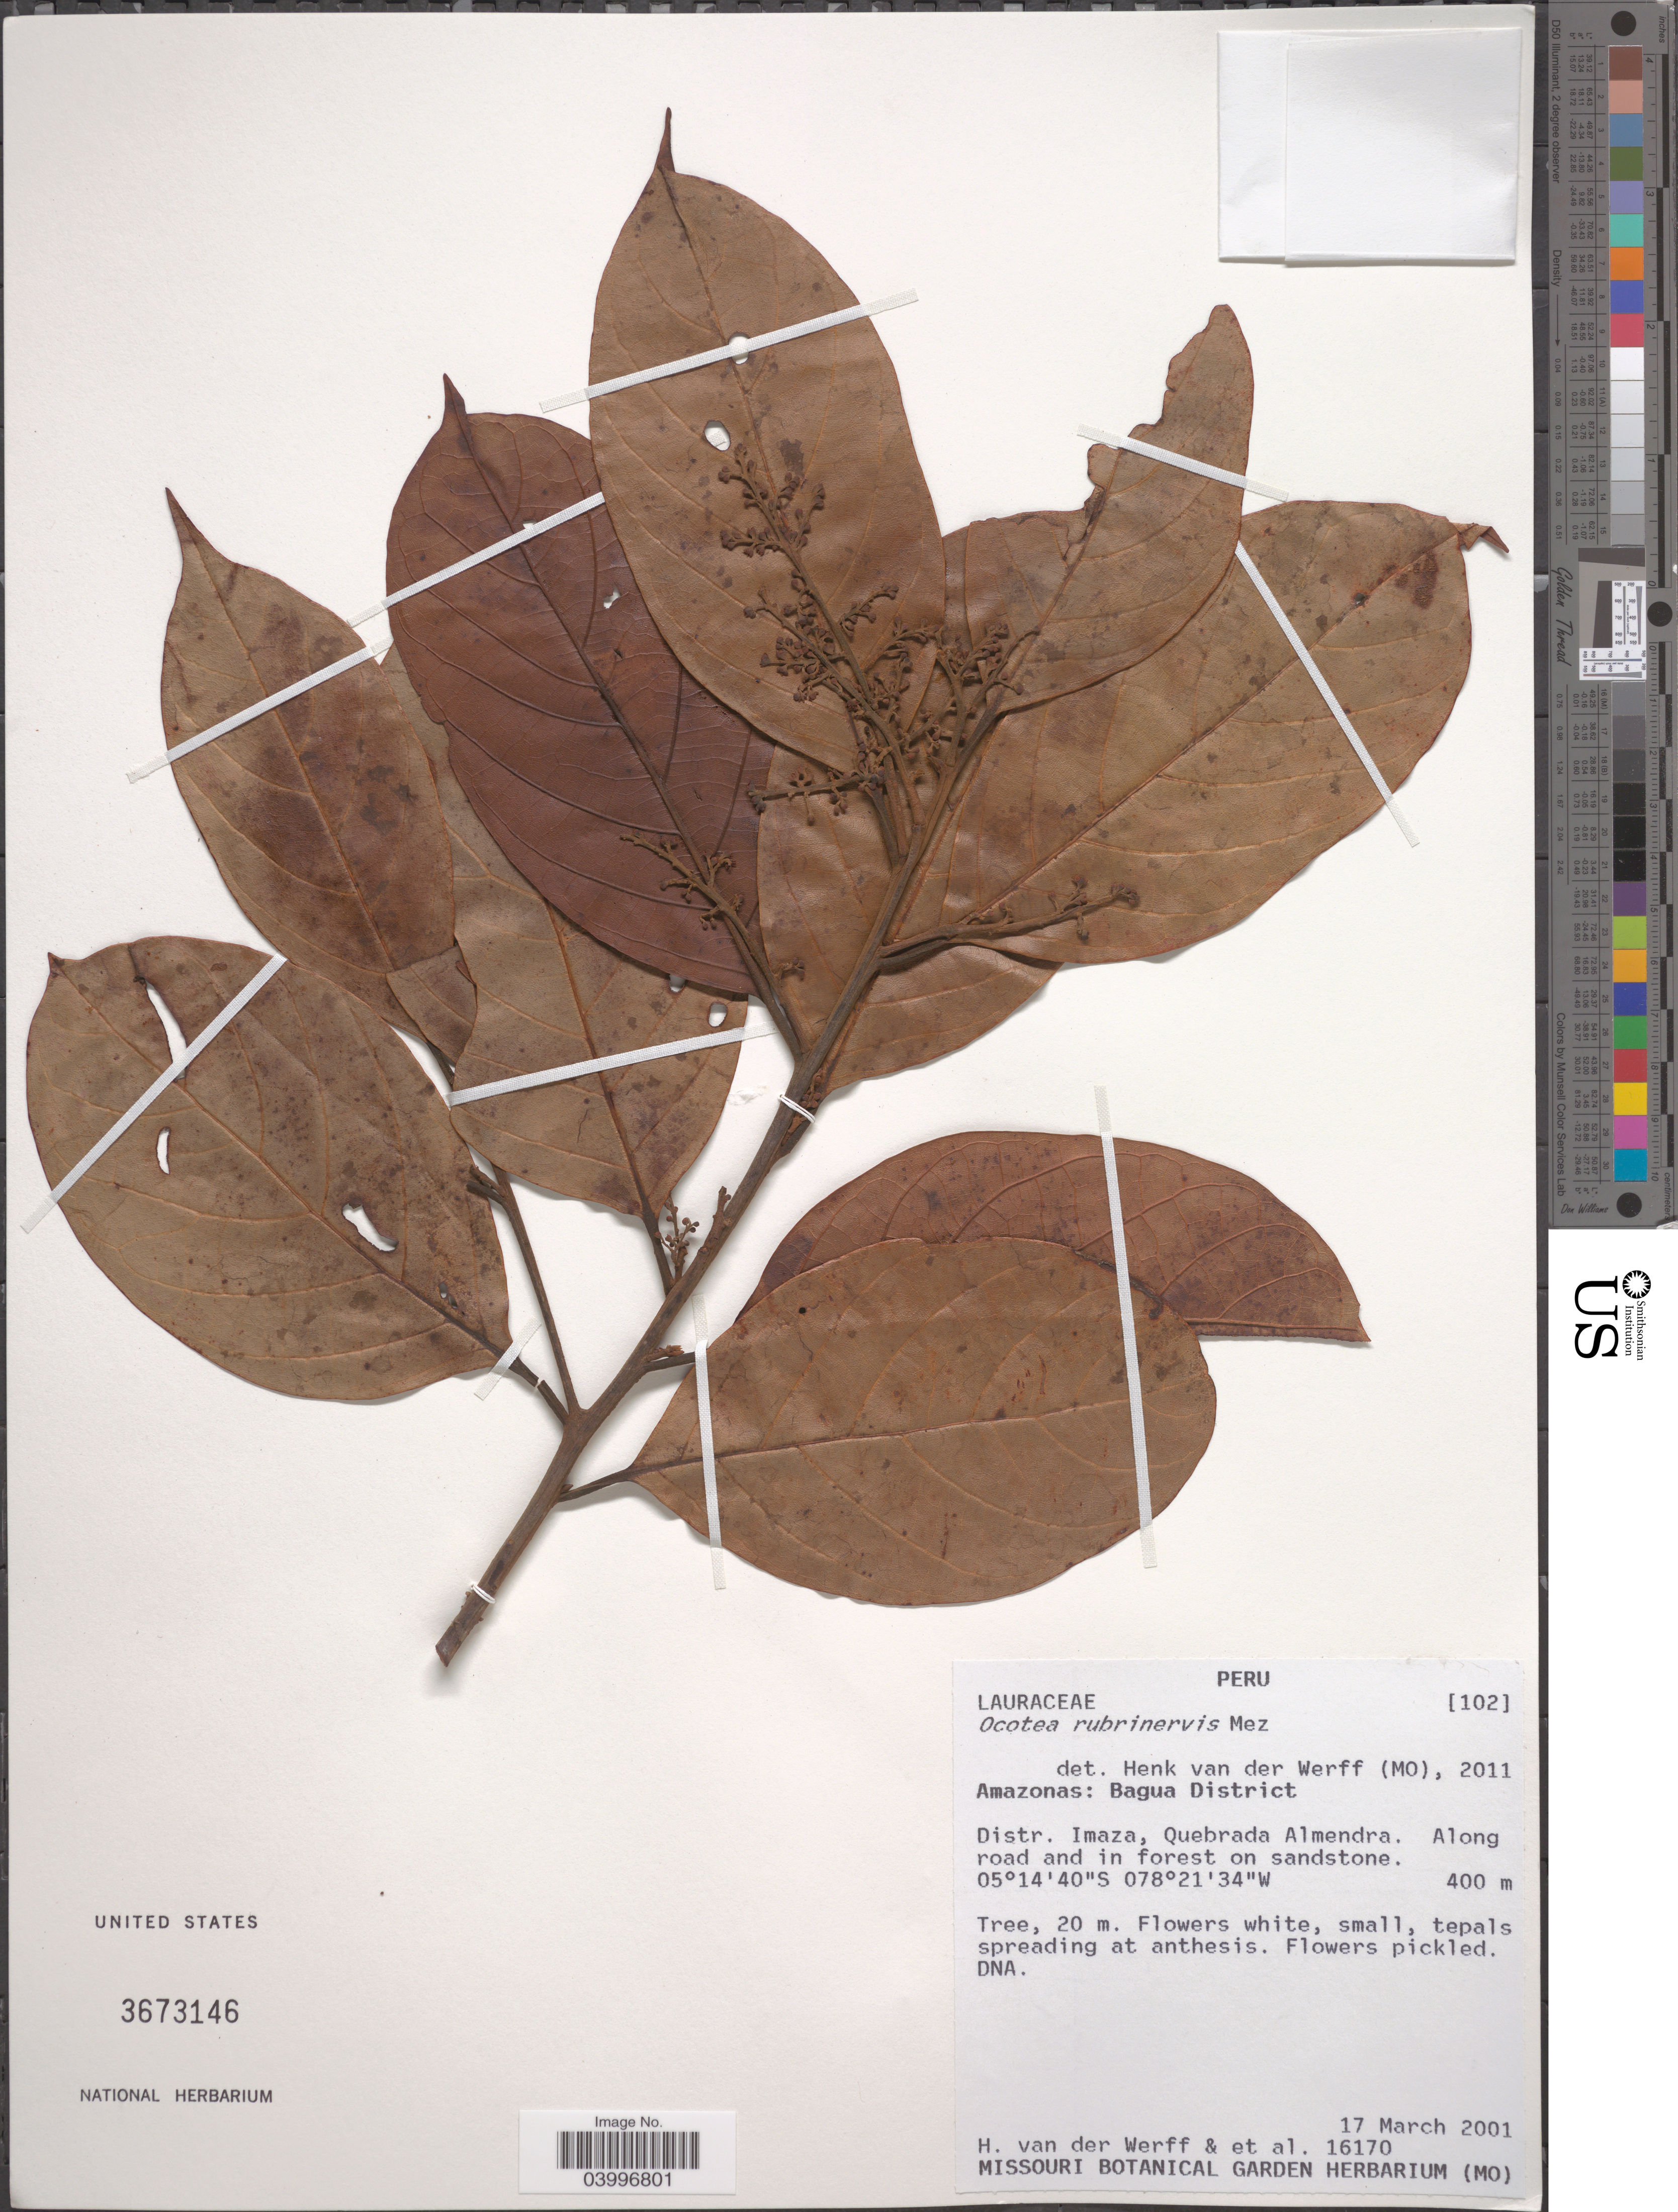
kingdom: Plantae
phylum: Tracheophyta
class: Magnoliopsida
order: Laurales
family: Lauraceae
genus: Ocotea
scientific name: Ocotea rubrinervis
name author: Mez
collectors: H. van der Werff & et al.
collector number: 16170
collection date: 2001-03-17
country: Peru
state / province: Amazonas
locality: Bagua District. Distr. Imaza, Quebrada Almendra. Along road and in forest on sandstone.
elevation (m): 400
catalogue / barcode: US 3673146